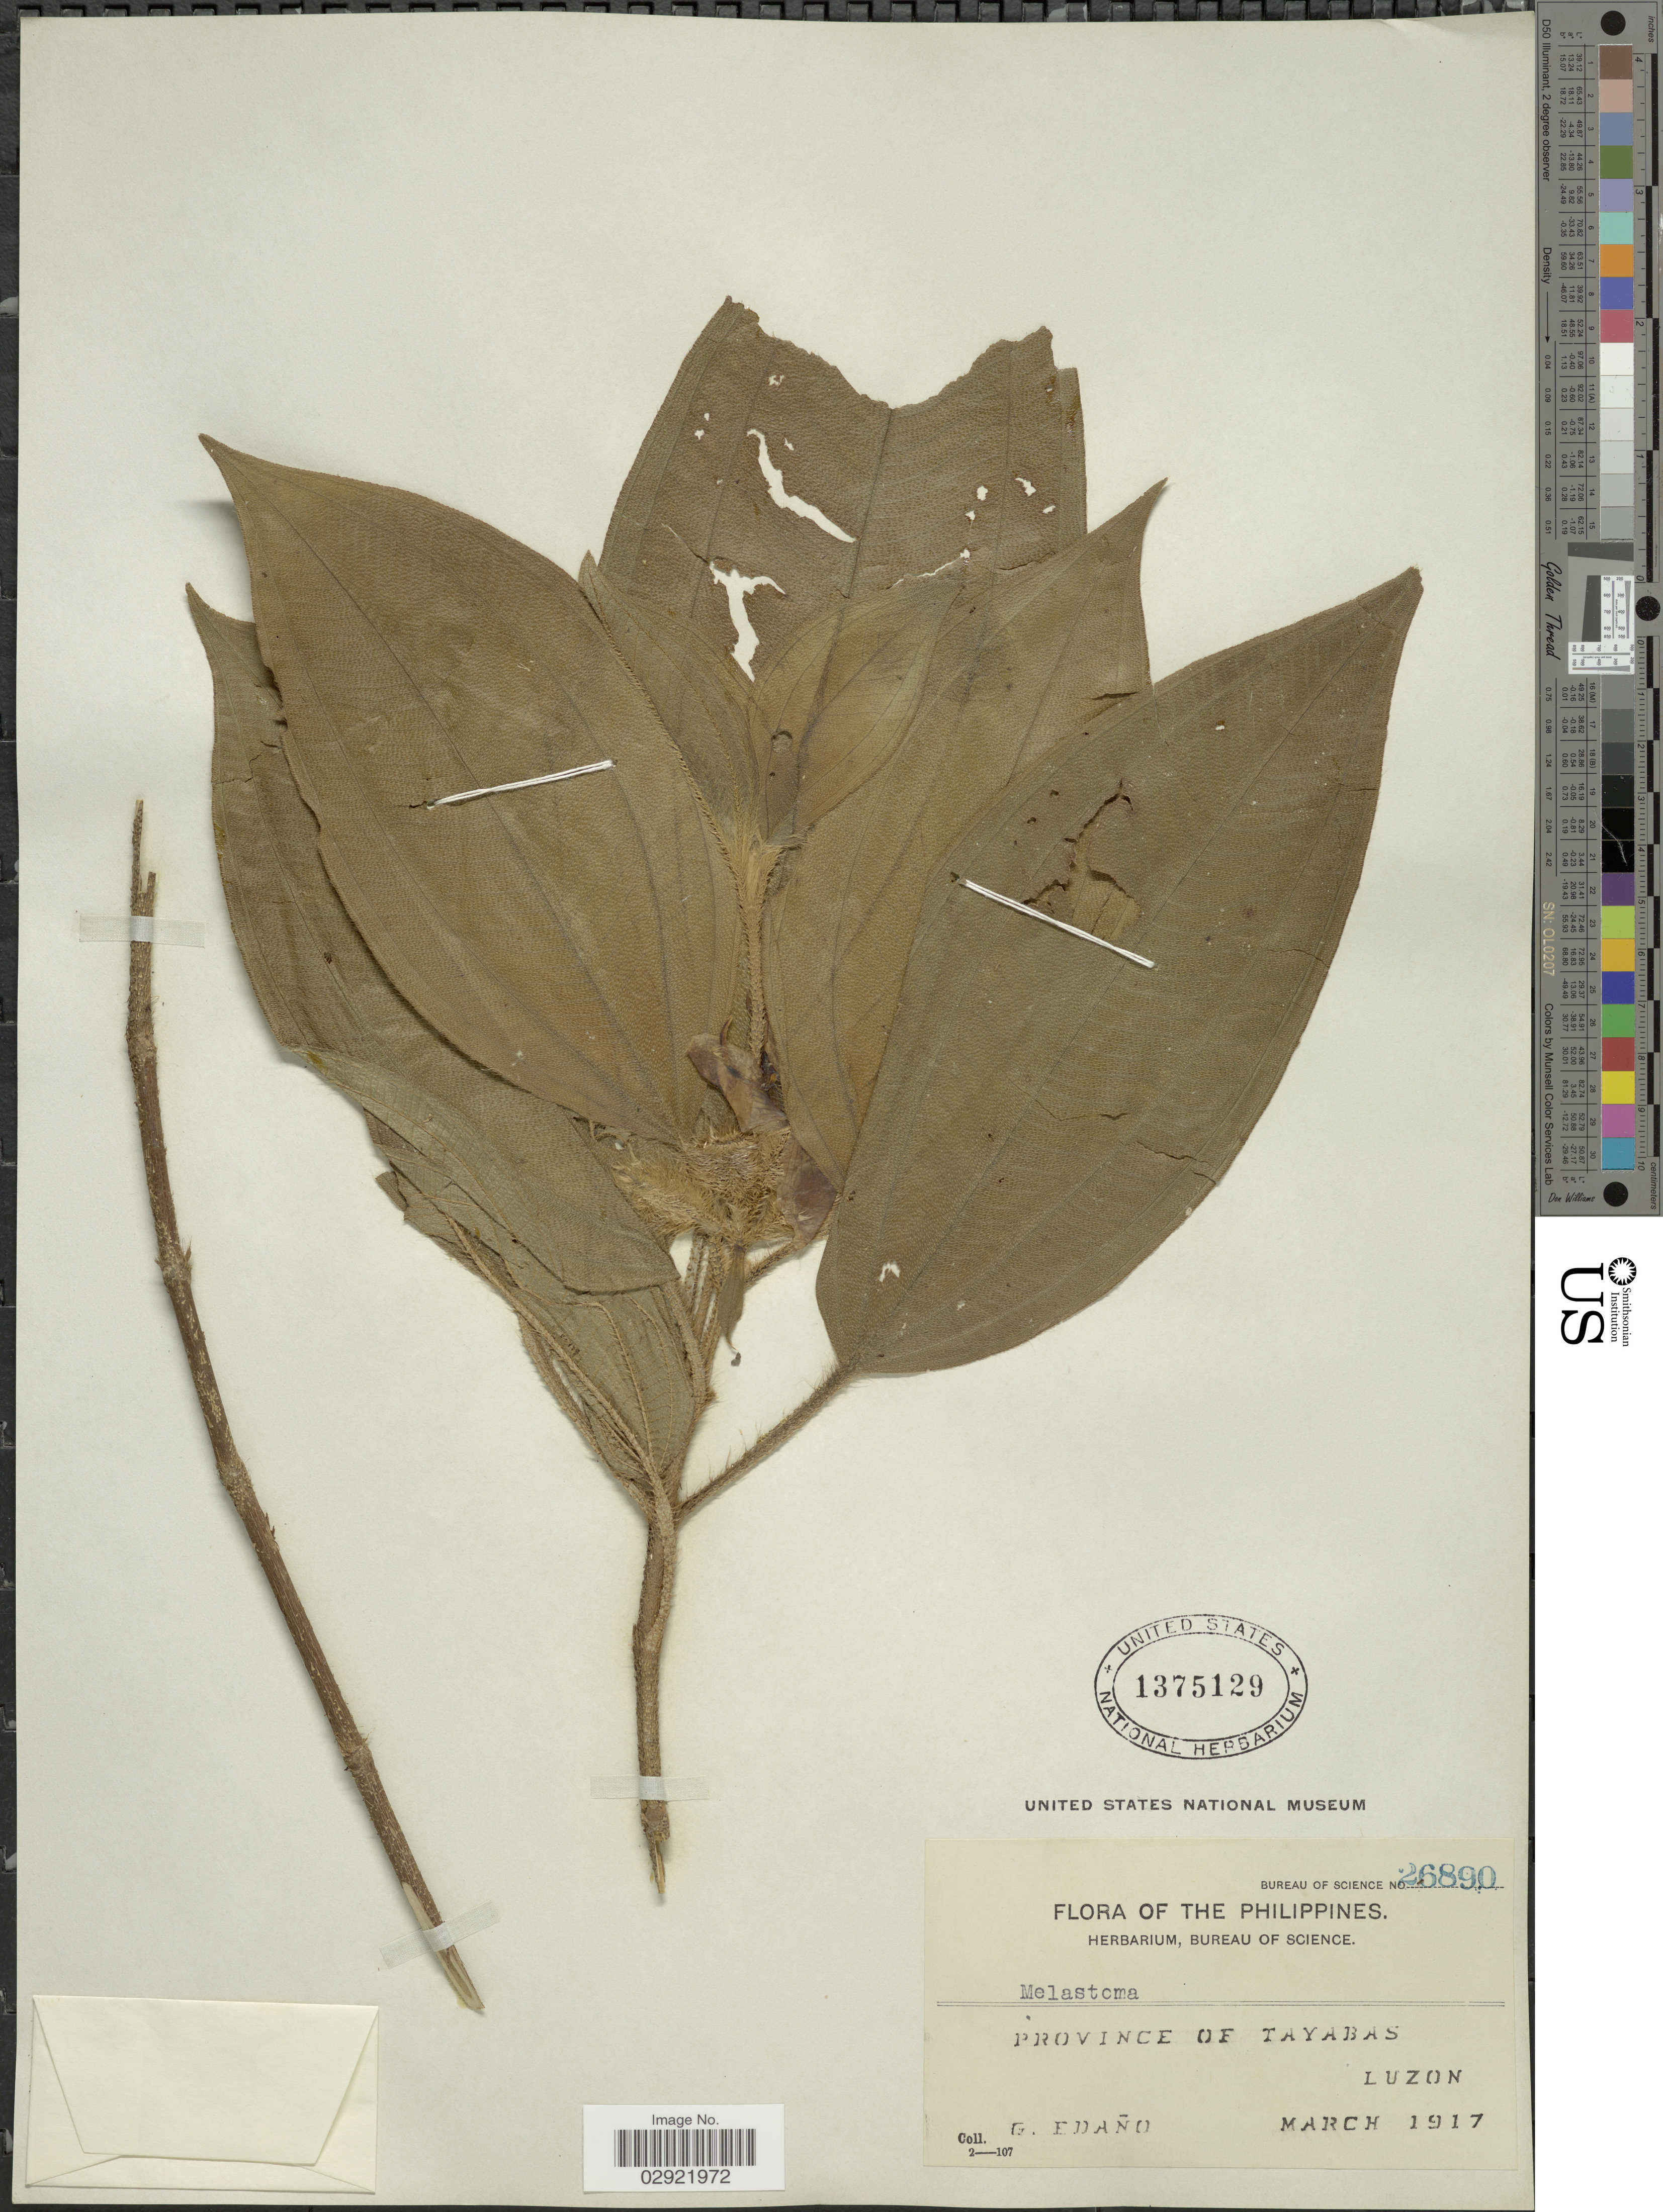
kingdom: Plantae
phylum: Tracheophyta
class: Magnoliopsida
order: Myrtales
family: Melastomataceae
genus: Melastoma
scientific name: Melastoma sp.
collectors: G. Edaño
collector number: Bureau of Science 26890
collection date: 1917-03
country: Philippines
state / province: Calabarzon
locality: Province of Tayabas, Luzon.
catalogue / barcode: US 1375129